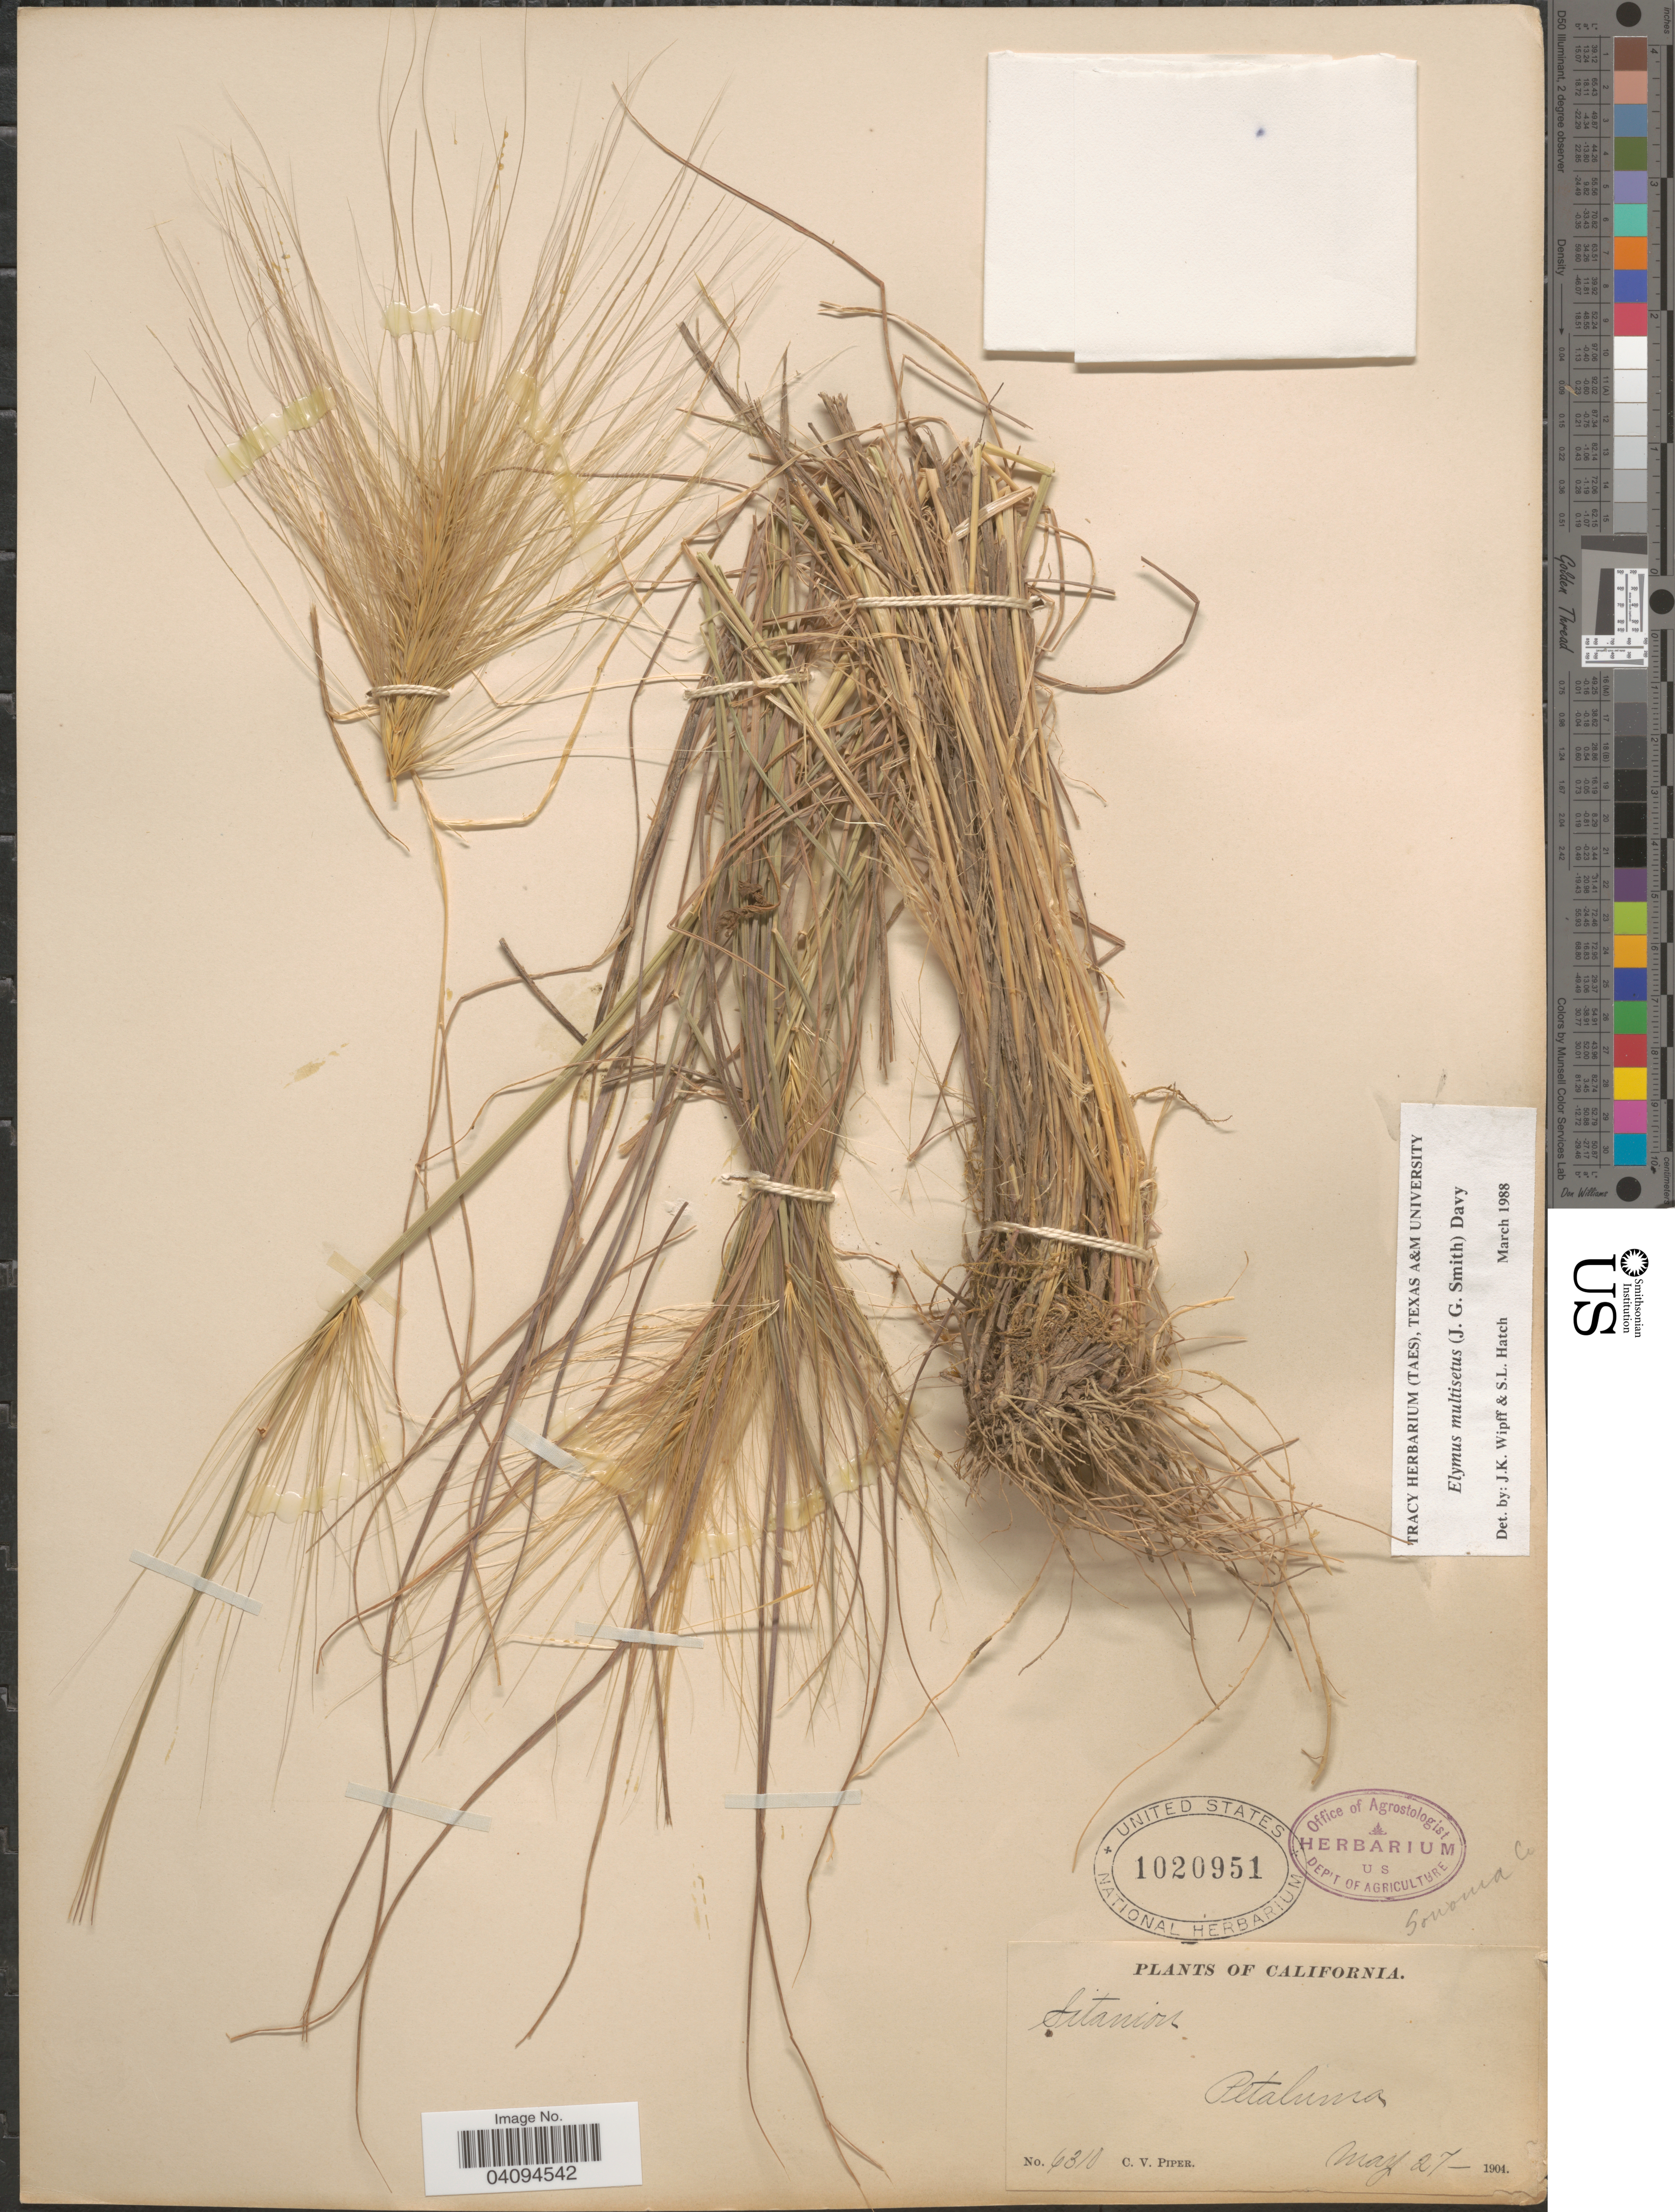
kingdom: Plantae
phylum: Tracheophyta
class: Liliopsida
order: Poales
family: Poaceae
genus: Elymus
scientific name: Elymus multisetus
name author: (J.G. Sm.) Burtt Davy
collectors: C. V. Piper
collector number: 6310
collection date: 1904-05-27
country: United States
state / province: California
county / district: Sonoma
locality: Sonoma Co. Petaluma.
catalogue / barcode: US 1020951